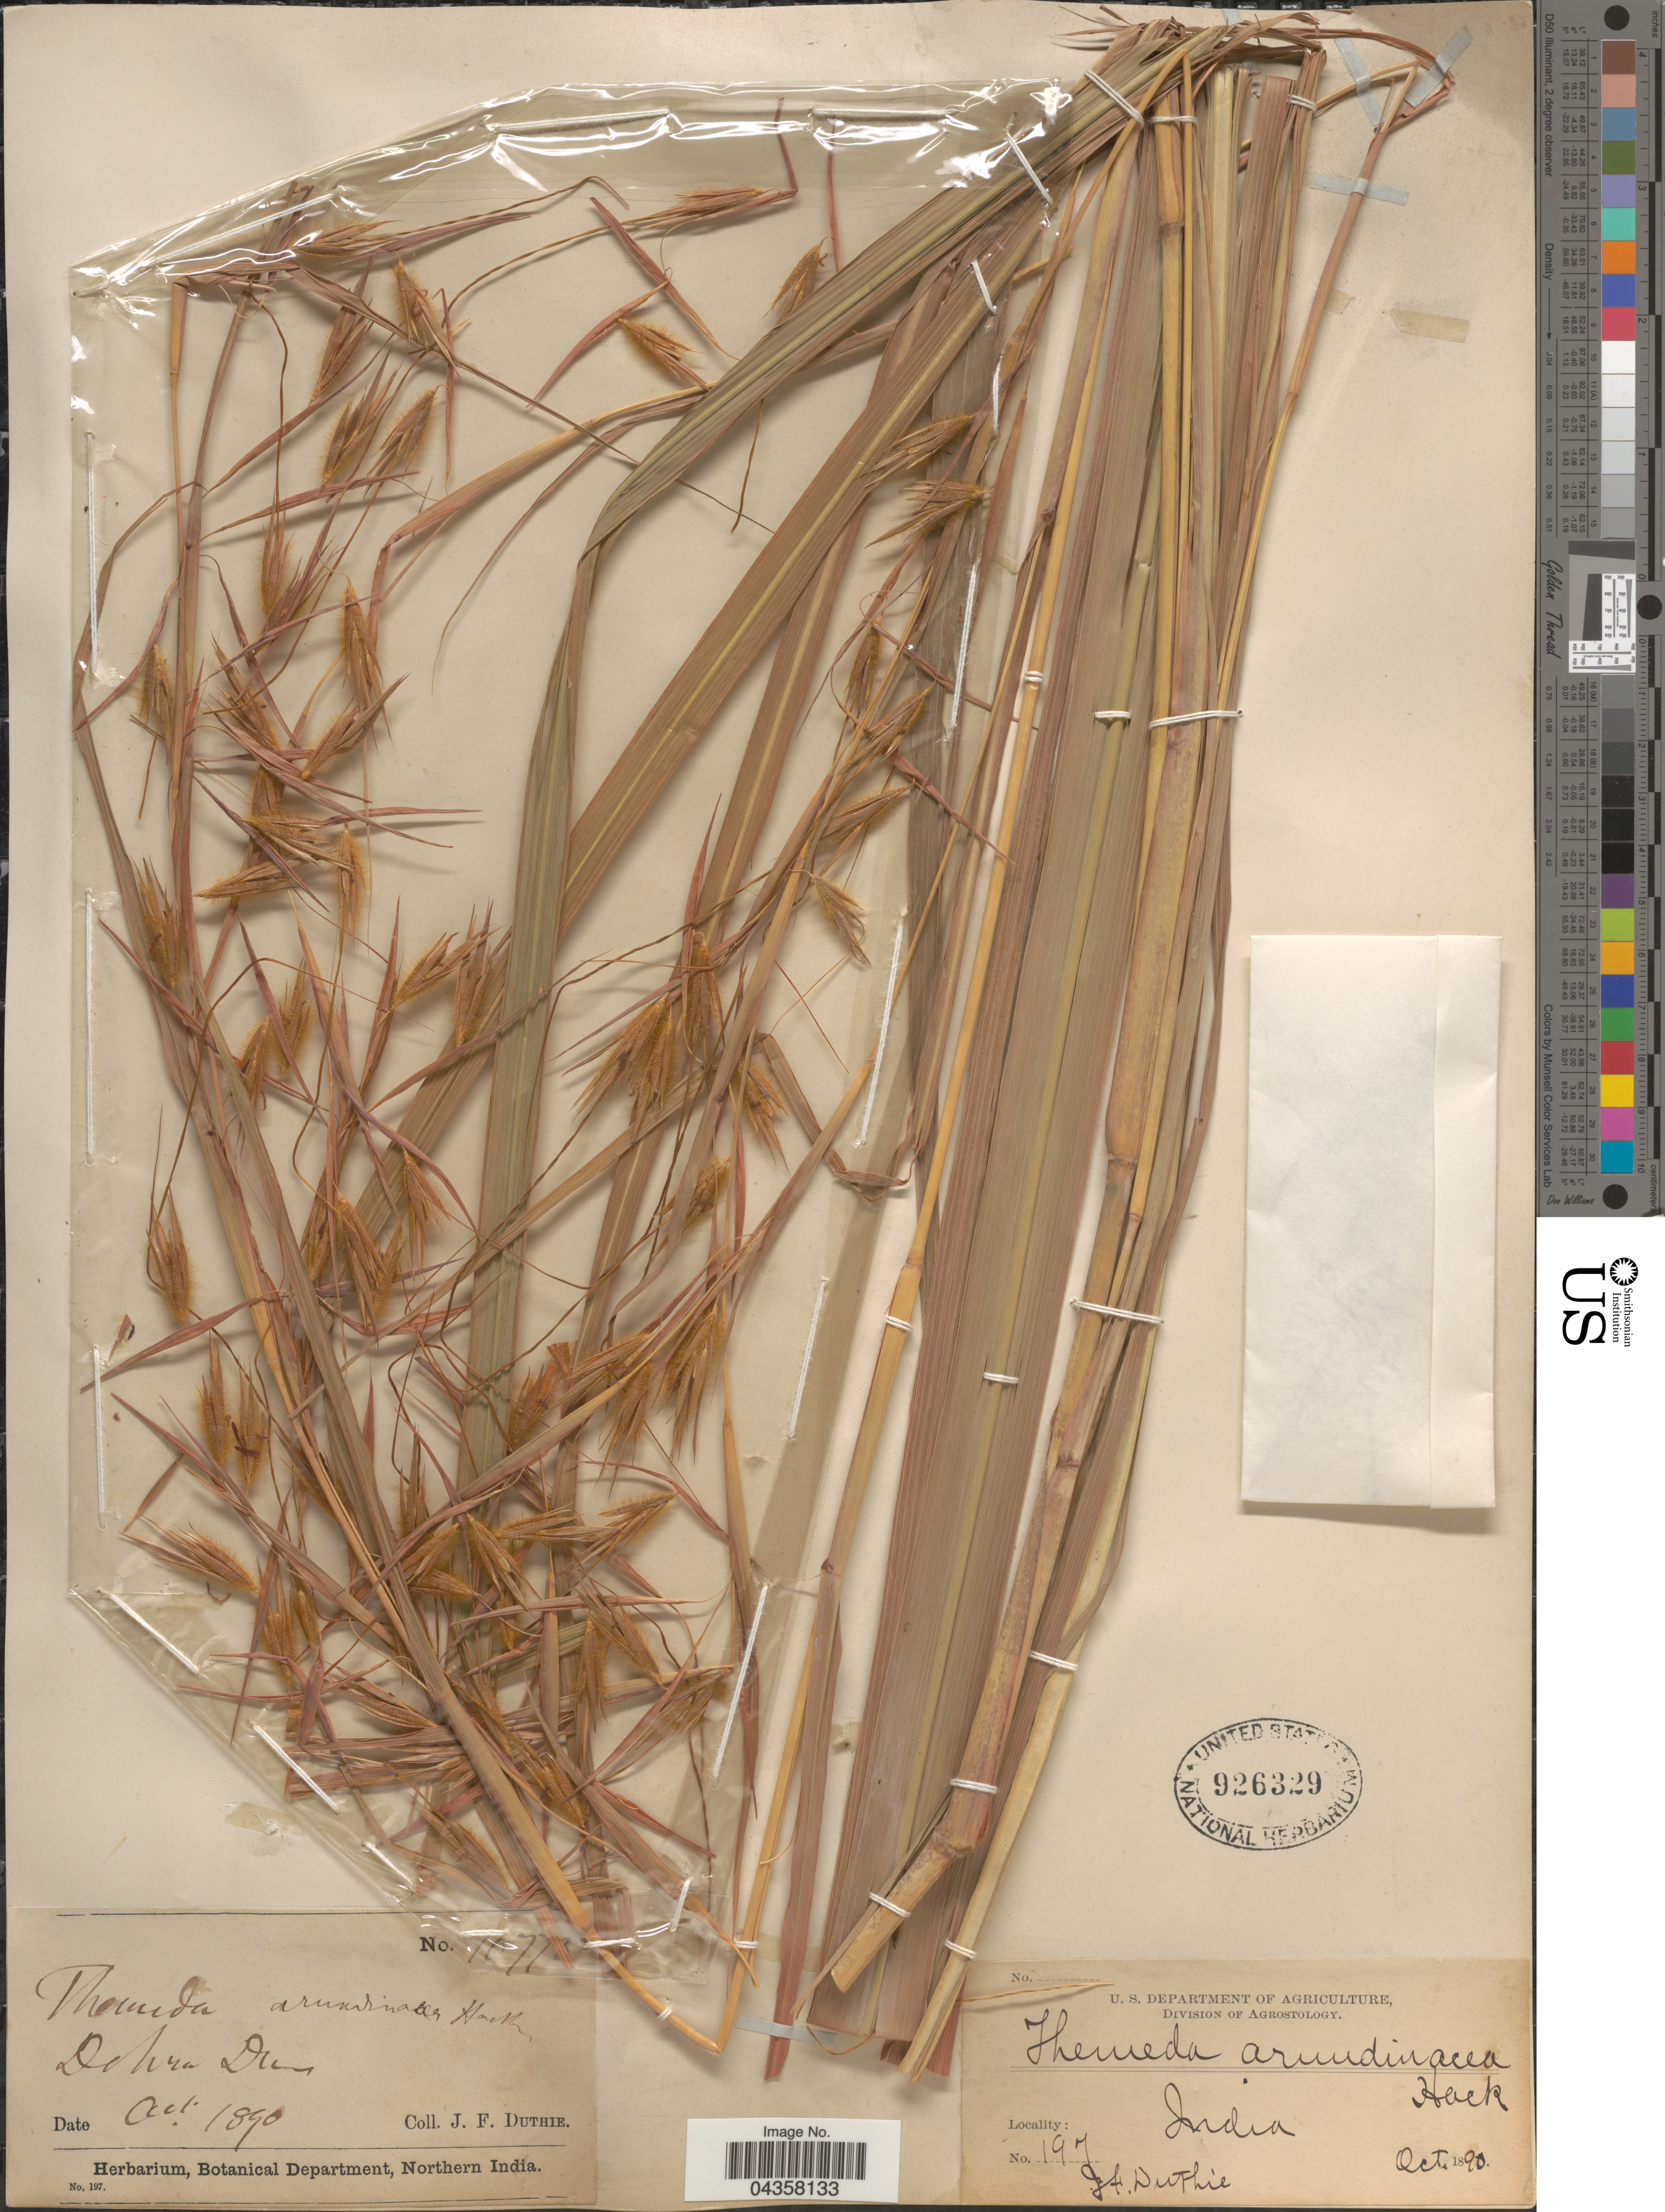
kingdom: Plantae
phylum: Tracheophyta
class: Liliopsida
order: Poales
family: Poaceae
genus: Themeda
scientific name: Themeda arundinacea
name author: (Roxb.) Ridl.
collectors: J. F. Duthie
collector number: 197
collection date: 1890-10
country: India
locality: Dehra Dun.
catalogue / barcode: US 926329